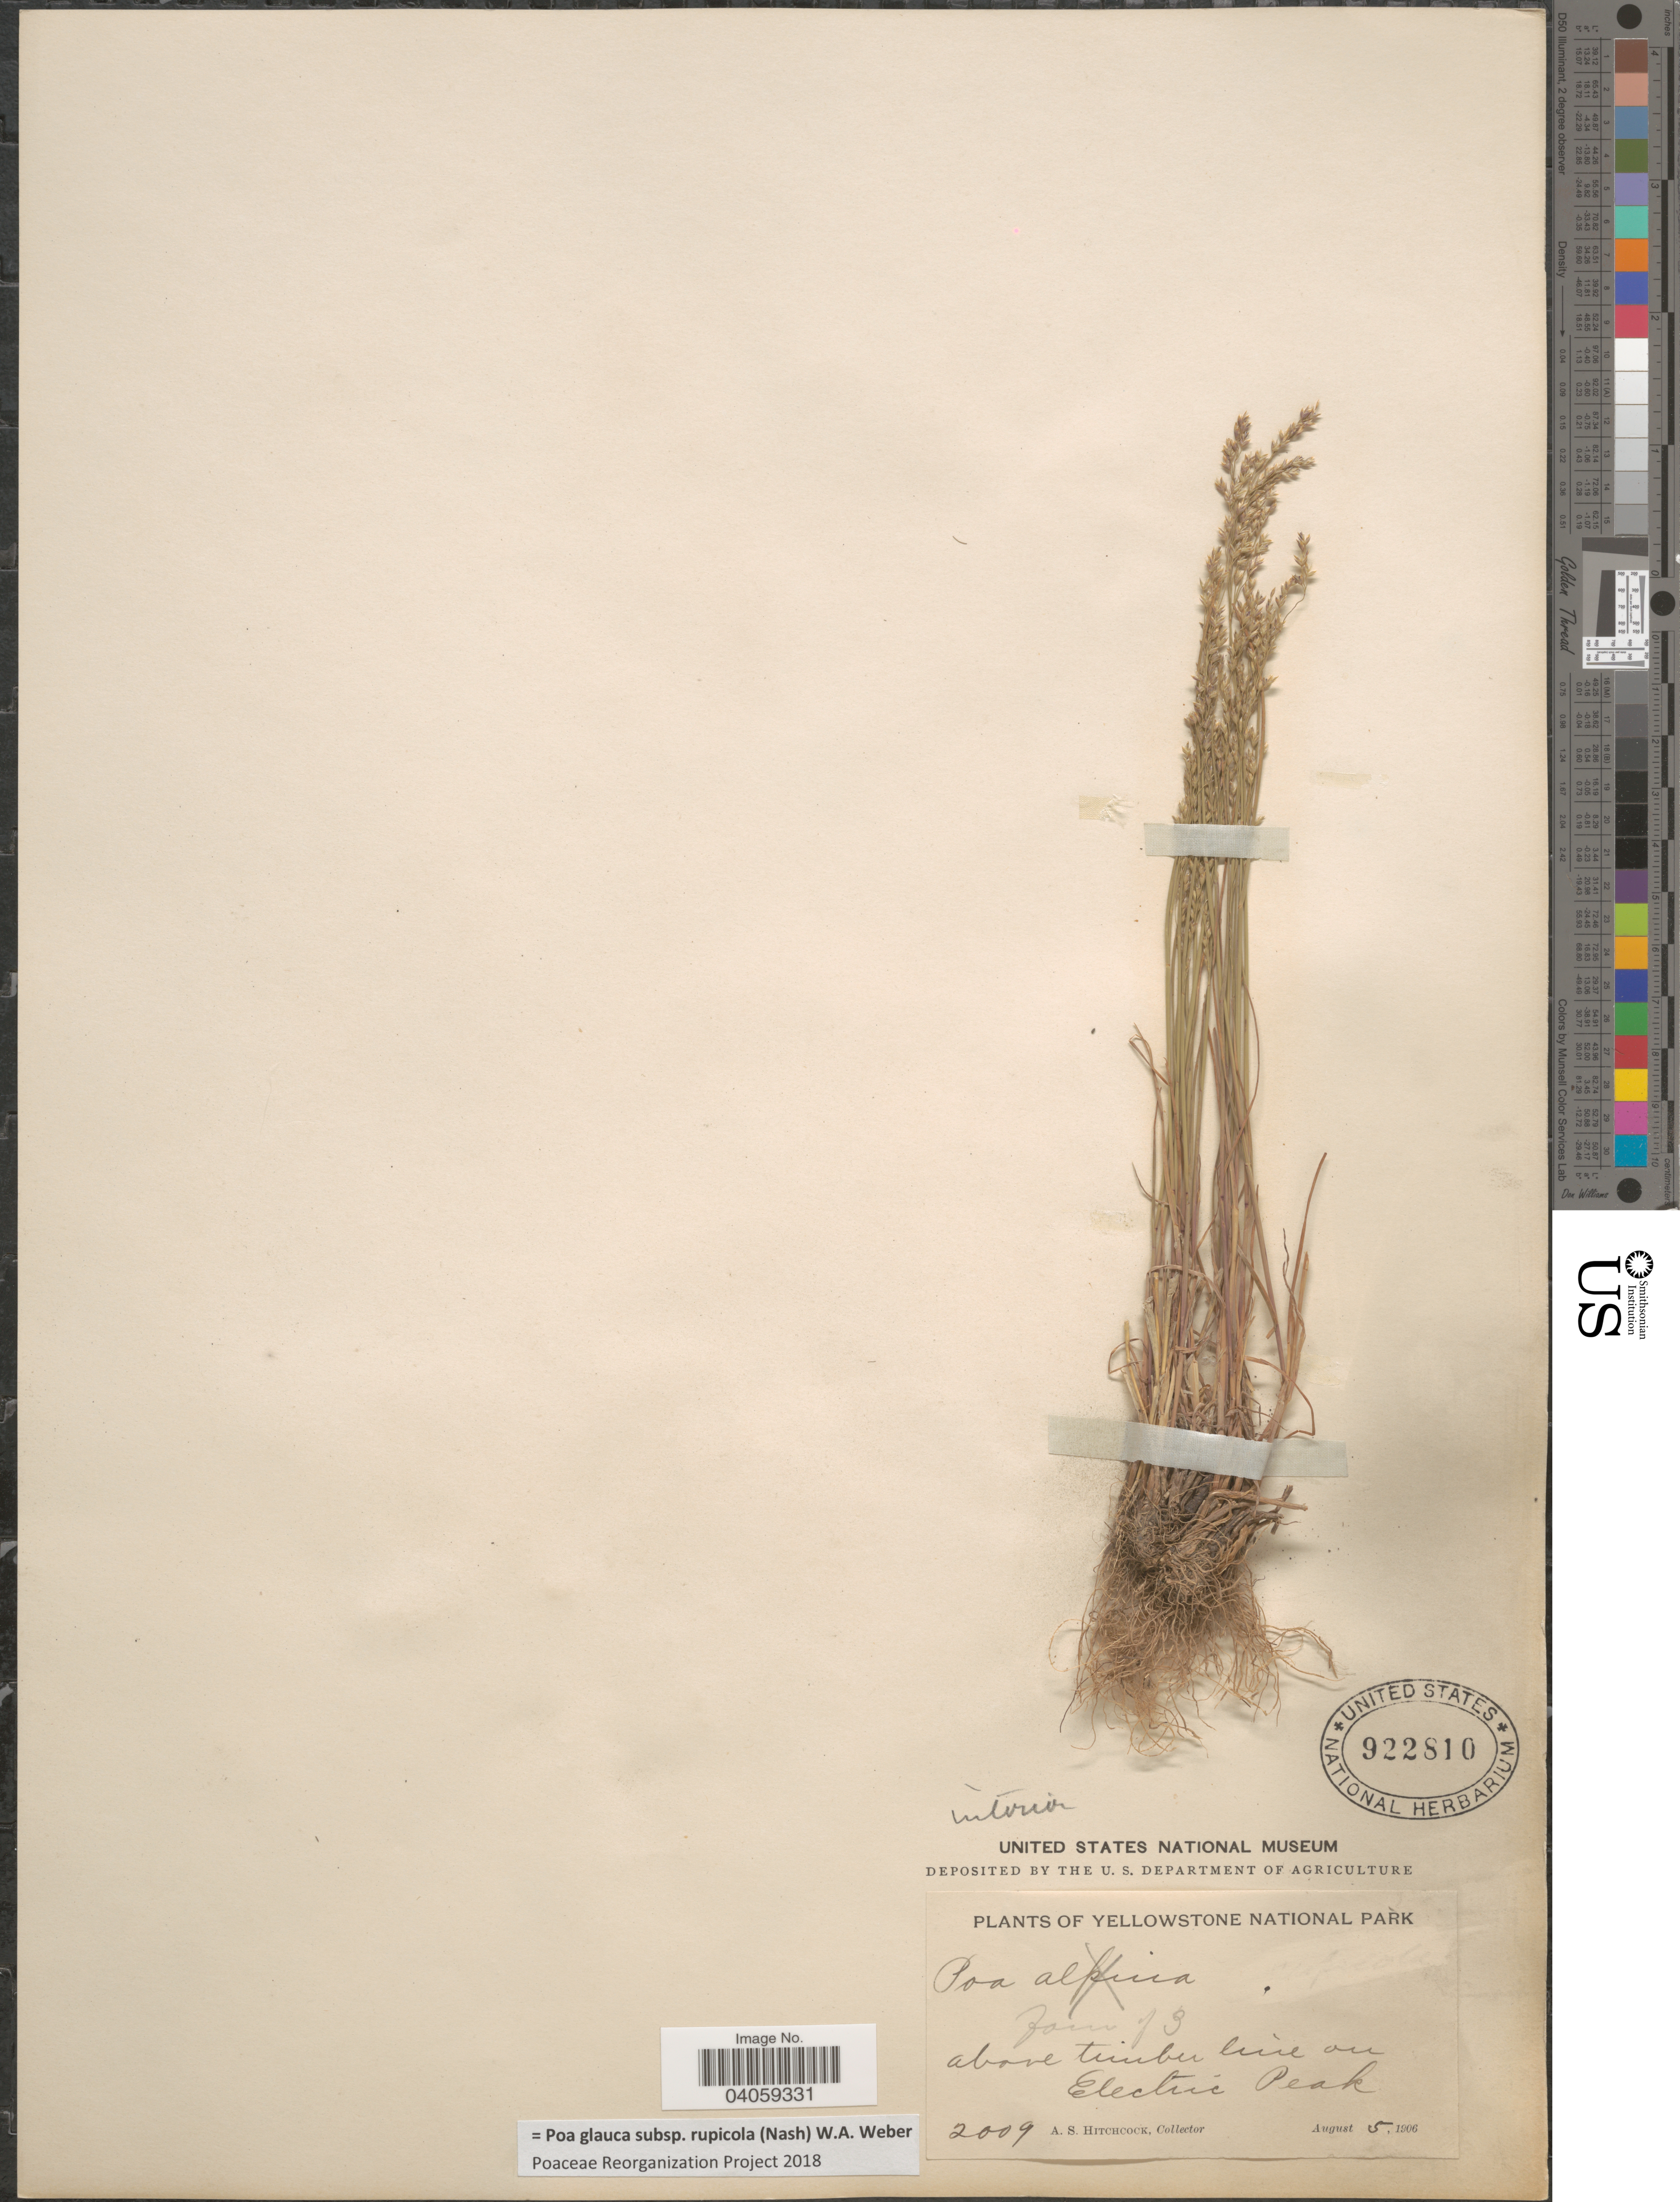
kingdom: Plantae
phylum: Tracheophyta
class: Liliopsida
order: Poales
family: Poaceae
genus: Poa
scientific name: Poa glauca subsp. rupicola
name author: (Nash) W.A. Weber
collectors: A. S. Hitchcock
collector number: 2009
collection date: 1906-08-05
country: United States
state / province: Montana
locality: Yellowstone National Park. Above timber line on Electric Peak.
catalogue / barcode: US 922810